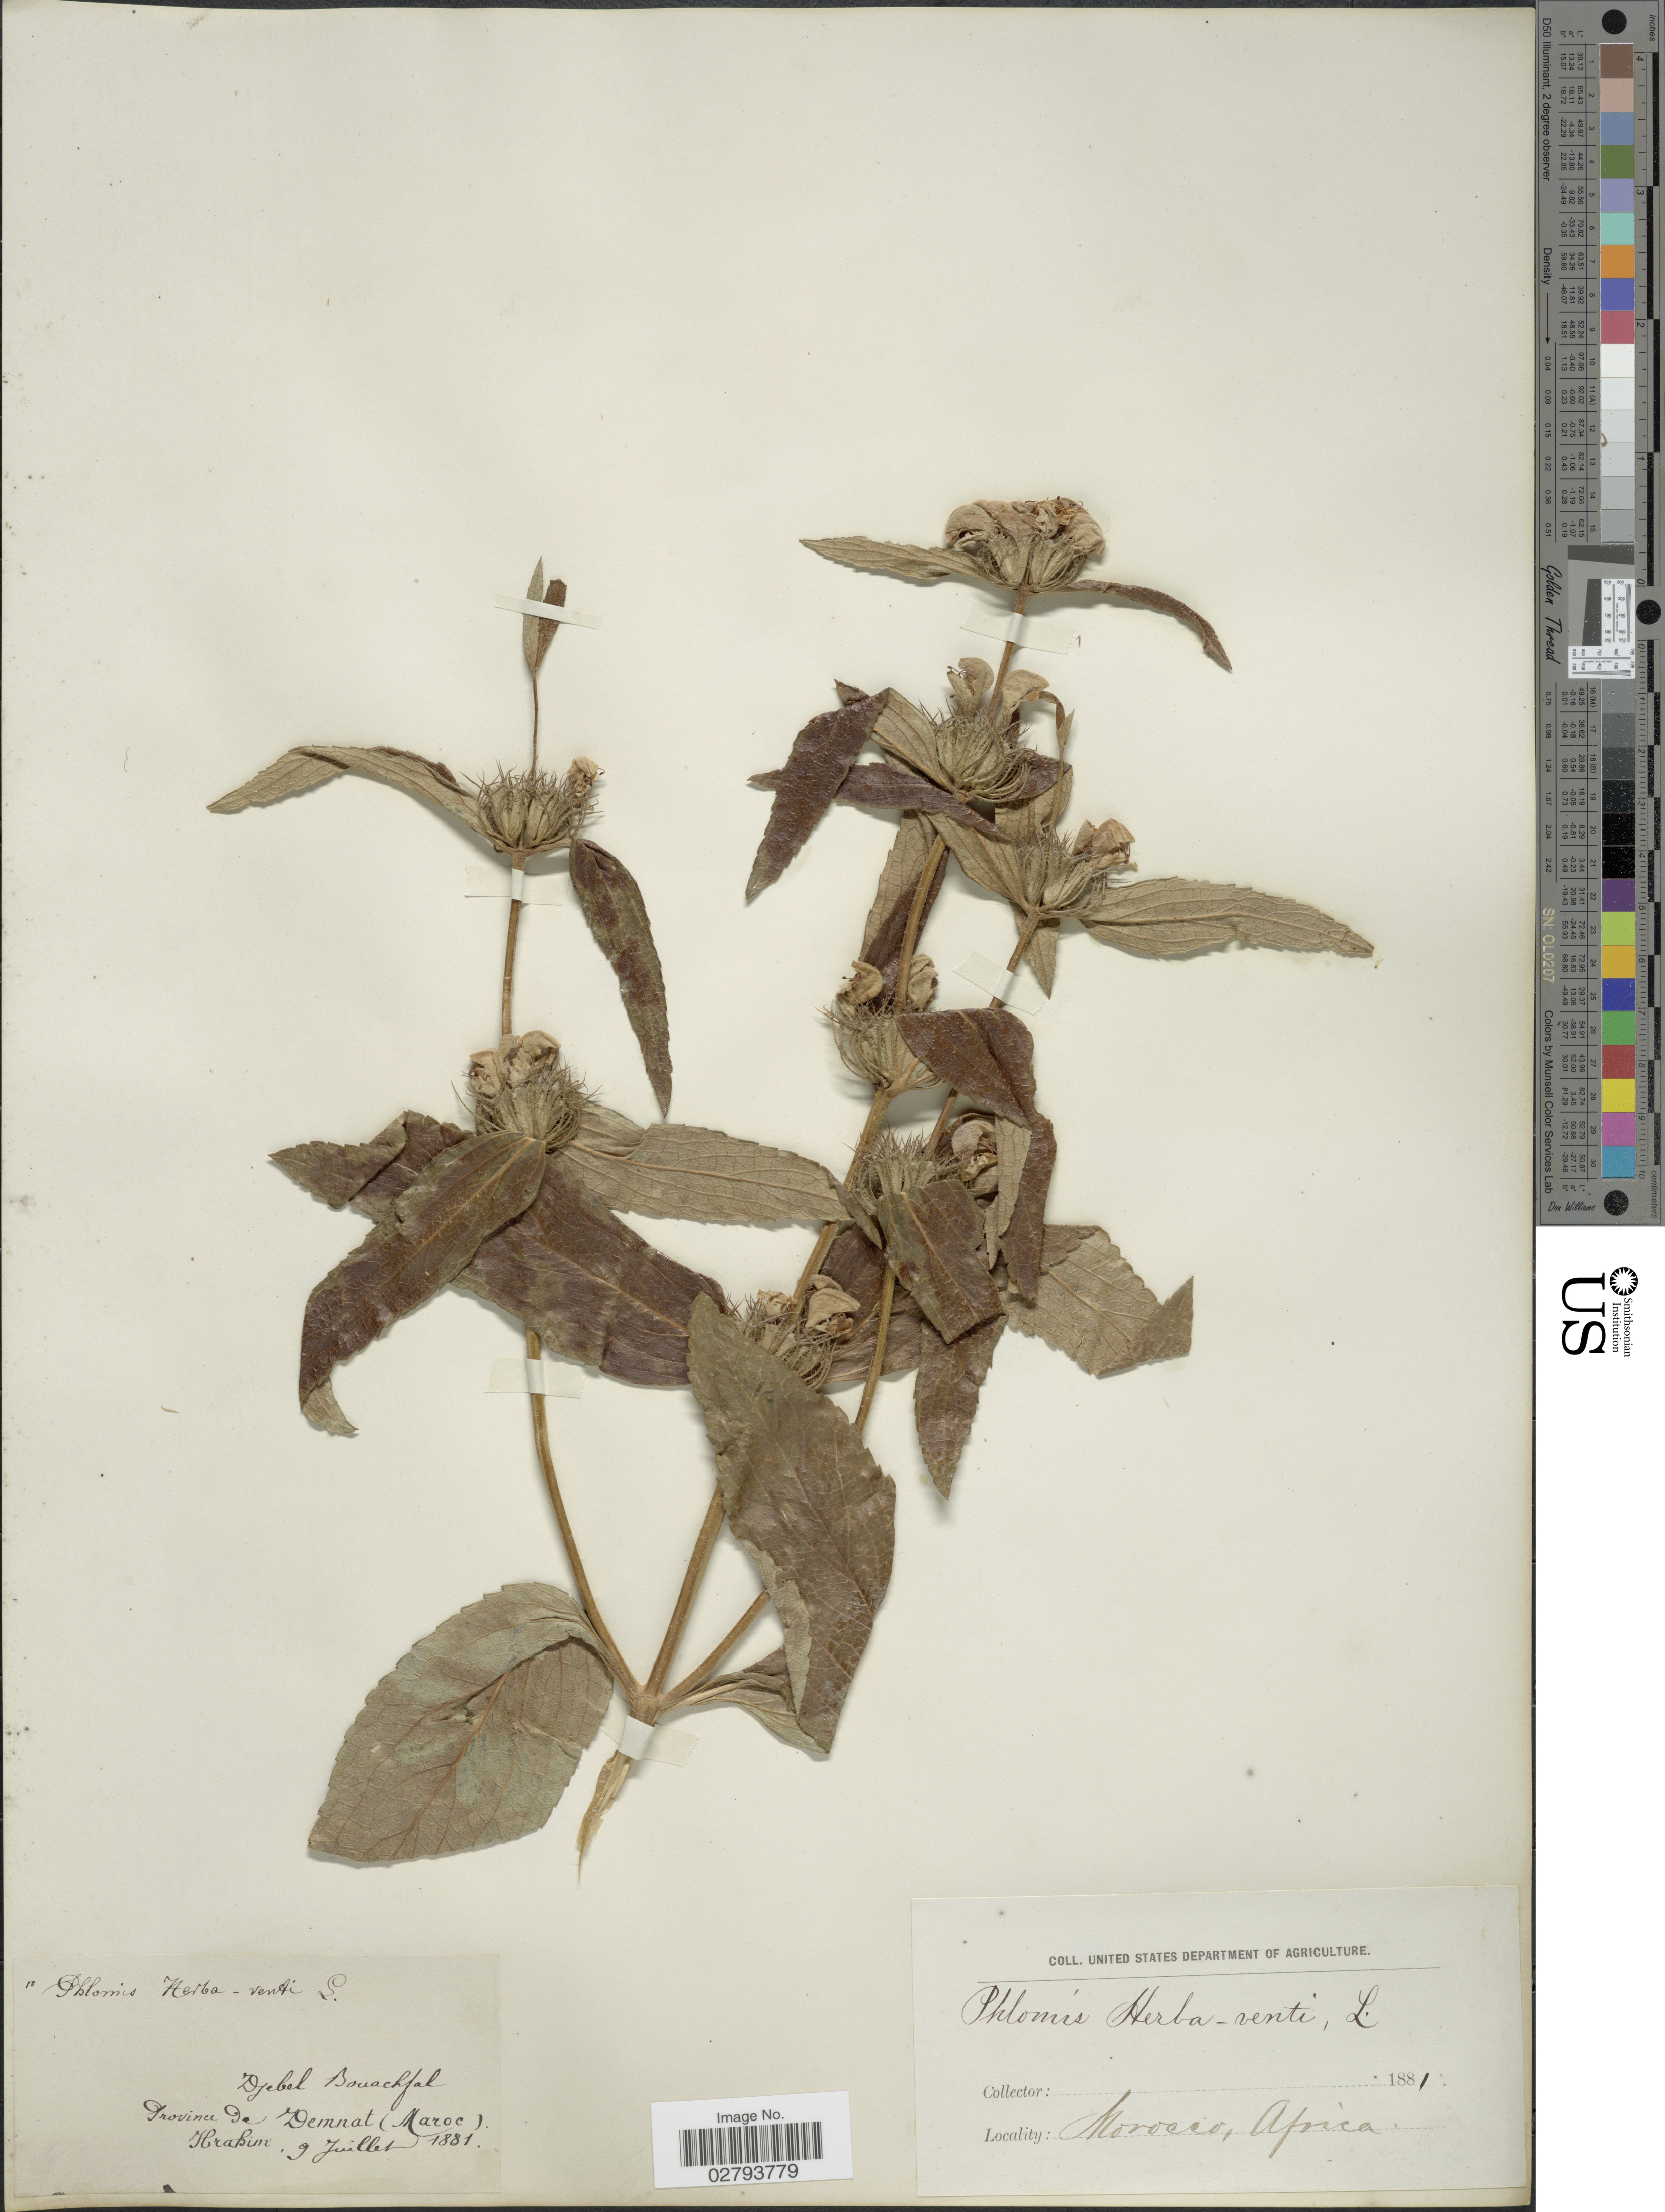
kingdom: Plantae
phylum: Tracheophyta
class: Magnoliopsida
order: Lamiales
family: Lamiaceae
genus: Phlomis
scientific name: Phlomis herba-venti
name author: L.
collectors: -. Ibrahim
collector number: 10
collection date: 1881-07-09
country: Morocco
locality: Djebel Bouachfal, Province de Demnat (Maroc)